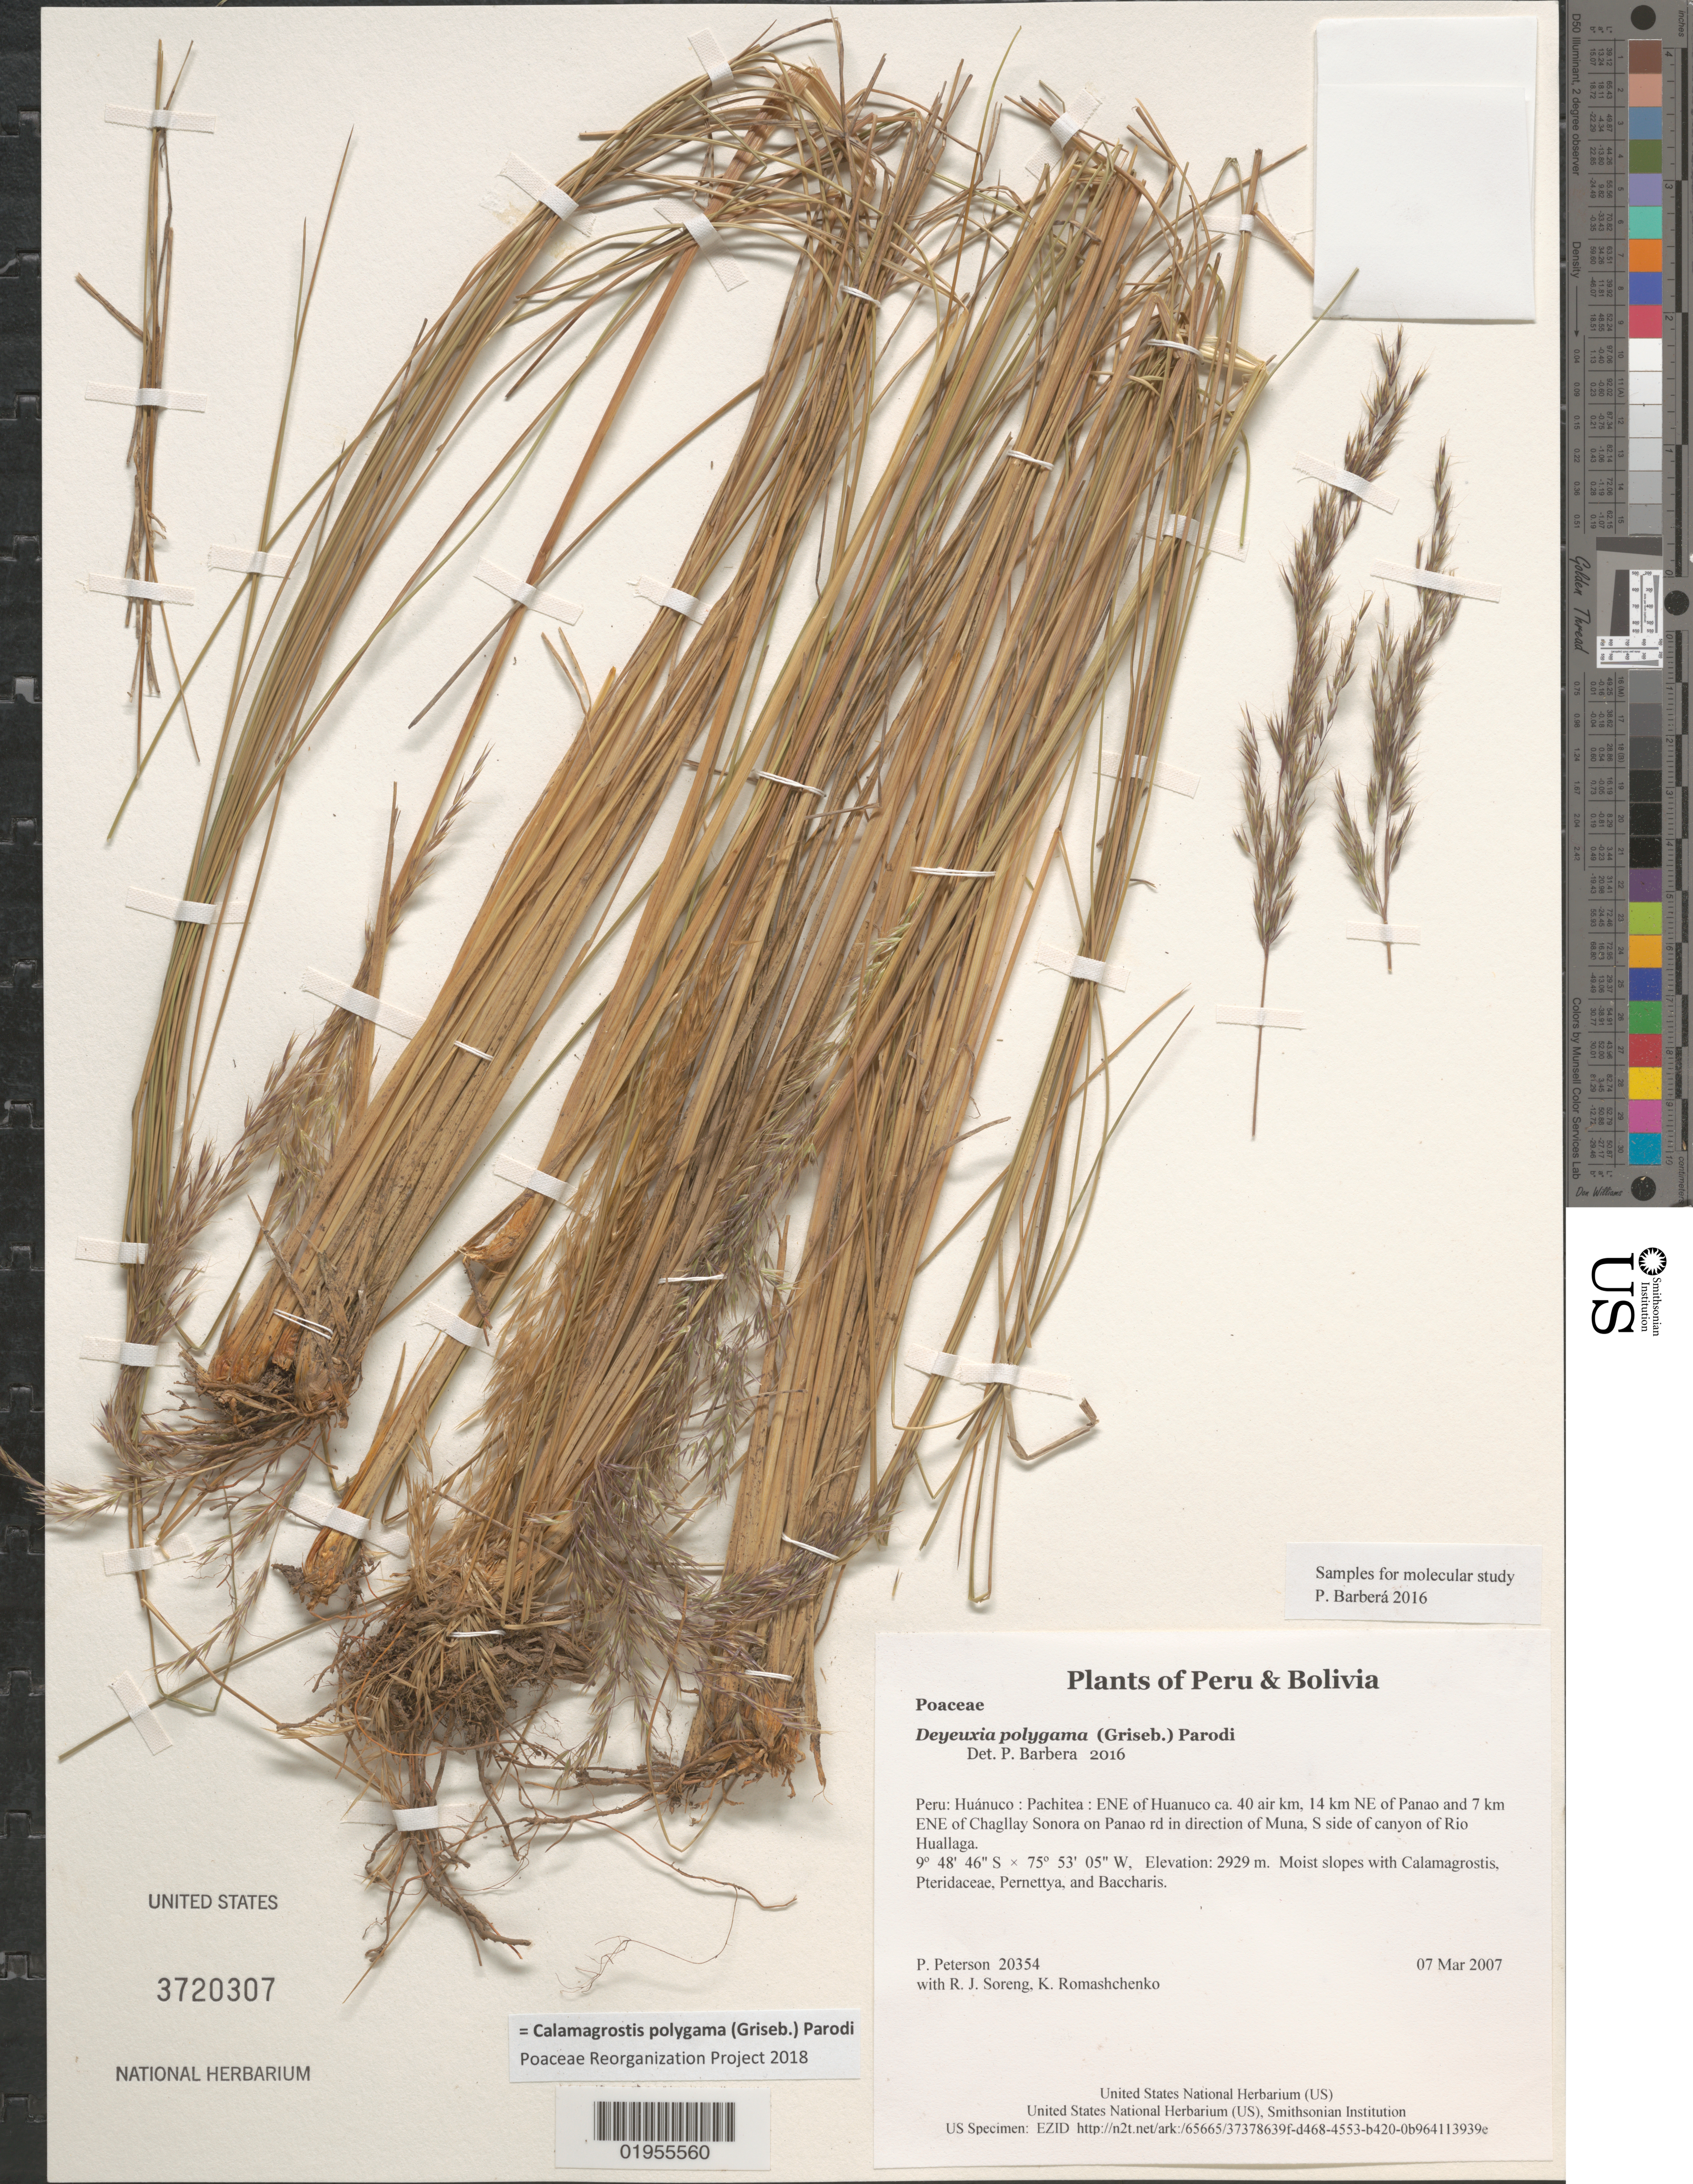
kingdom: Plantae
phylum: Tracheophyta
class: Liliopsida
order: Poales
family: Poaceae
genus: Calamagrostis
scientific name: Calamagrostis polygama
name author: (Griseb.) Parodi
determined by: Poaceae Reorganization Project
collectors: P. M. Peterson, R. J. Soreng & K. Romashchenko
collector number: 20354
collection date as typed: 07 Mar 2007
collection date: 2007-03-07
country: Peru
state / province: Huánuco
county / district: Pachitea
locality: ENE of Huanuco ca. 40 air km, 14 km NE of Panao and 7 km ENE of Chagllay Sonora on Panao rd in direction of Muna, S side of canyon of Rio Huallaga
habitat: Moist slopes with Calamagrostis, Pteridaceae, Pernettya, and Baccharis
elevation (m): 2929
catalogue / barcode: US 3720307